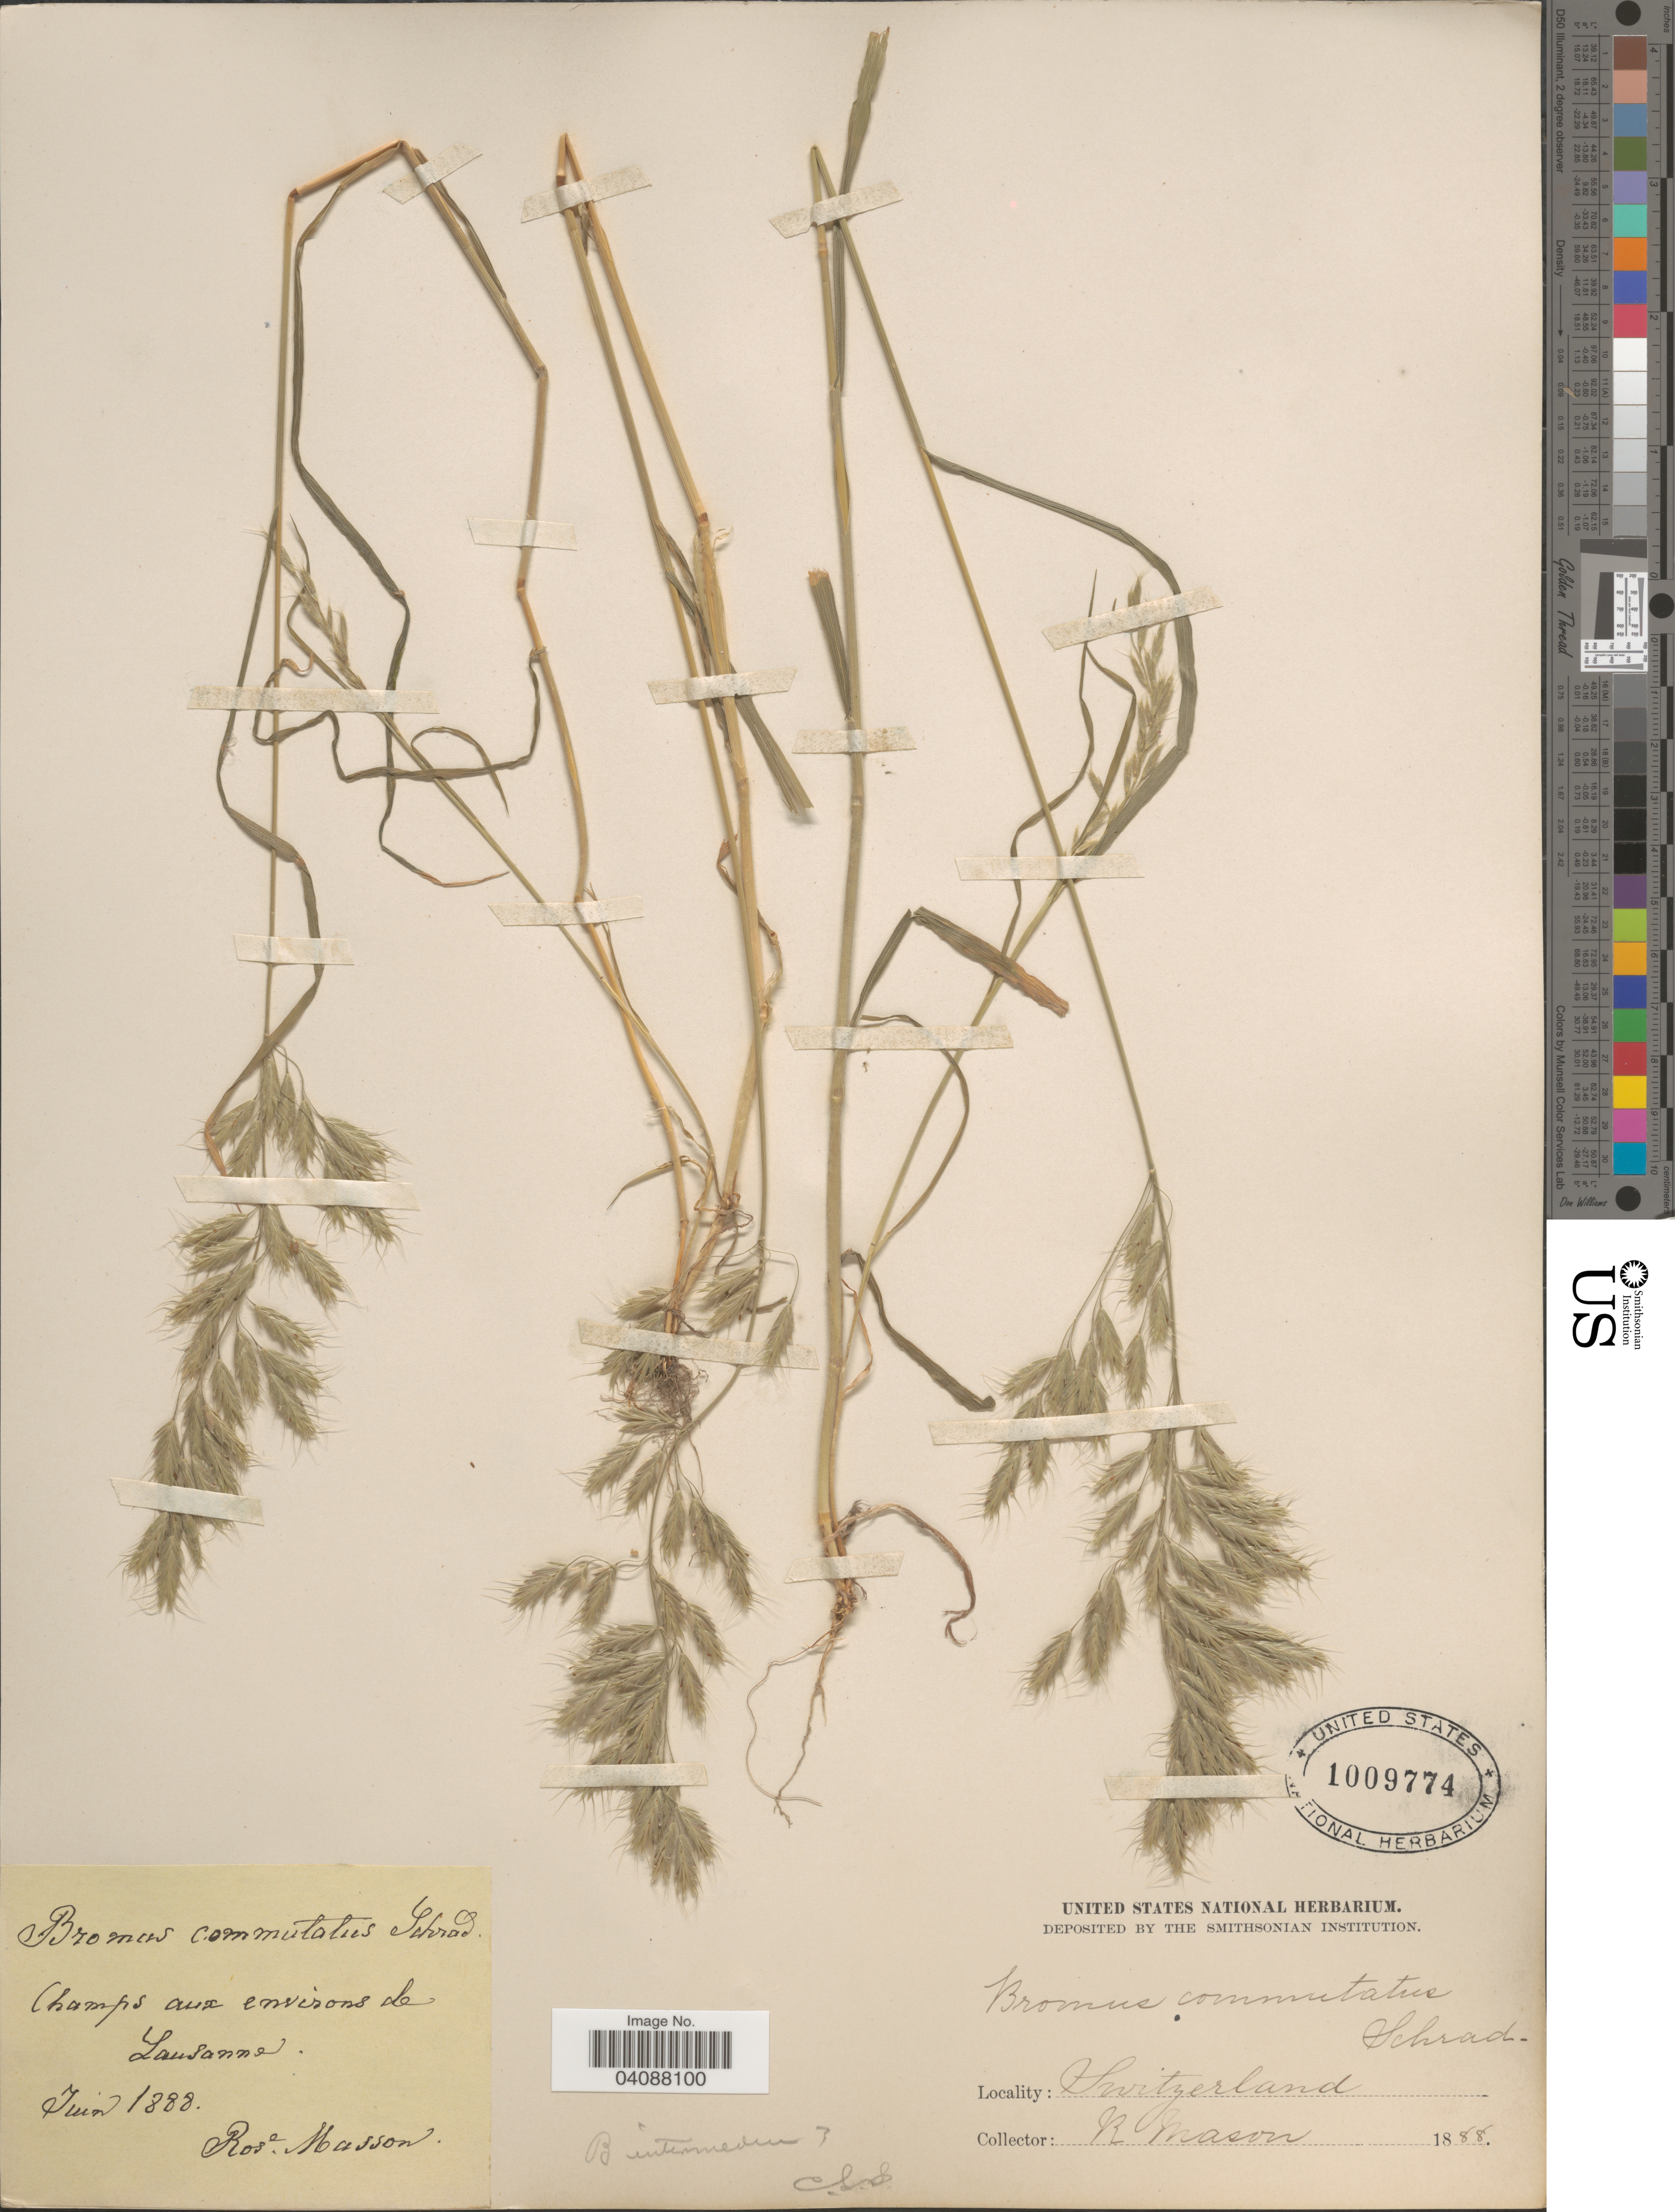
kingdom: Plantae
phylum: Tracheophyta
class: Liliopsida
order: Poales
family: Poaceae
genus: Bromus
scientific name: Bromus intermedius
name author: Gussone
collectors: R. Mason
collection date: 1888-06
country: Switzerland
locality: Champs aux environs de Lausanne.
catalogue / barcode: US 1009774